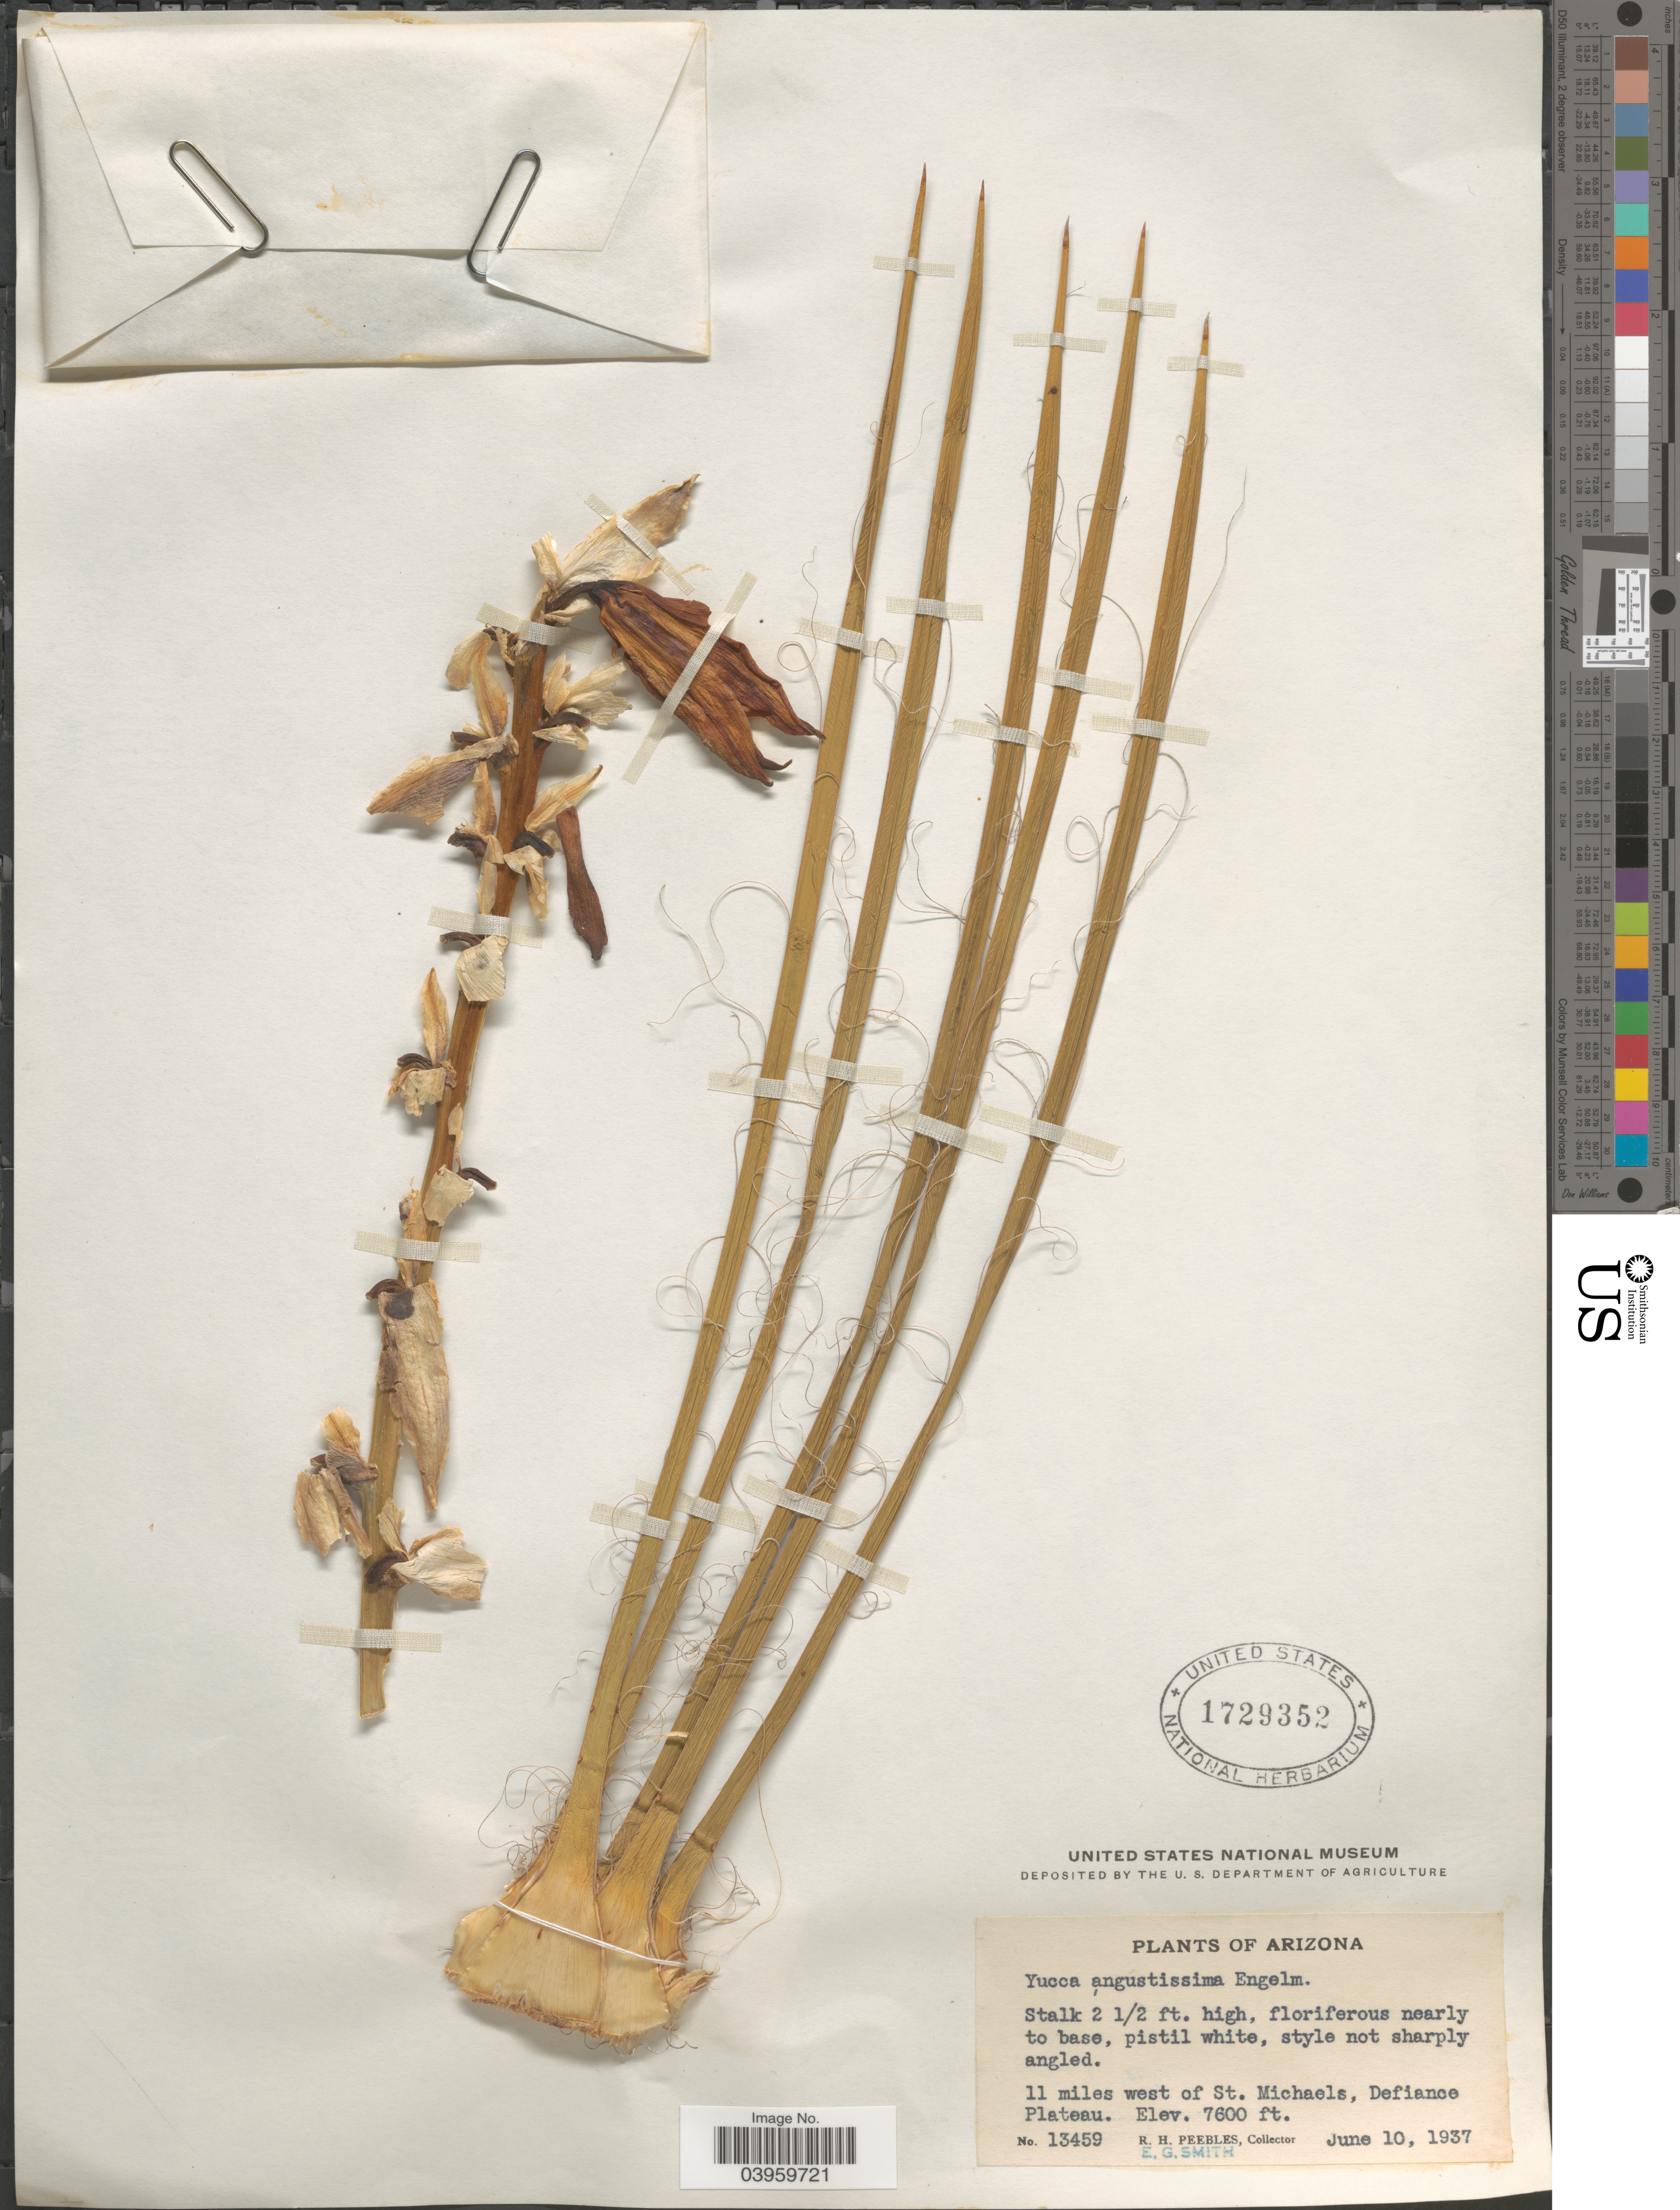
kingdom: Plantae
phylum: Tracheophyta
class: Liliopsida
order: Asparagales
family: Asparagaceae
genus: Yucca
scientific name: Yucca angustissima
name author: Engelm. ex Trel.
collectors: R. H. Peebles & E. G. Smith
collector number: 13459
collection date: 1937-06-10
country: United States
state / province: Arizona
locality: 11 miles west of St. Michaels, Defiance Plateau.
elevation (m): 2316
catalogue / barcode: US 1729352